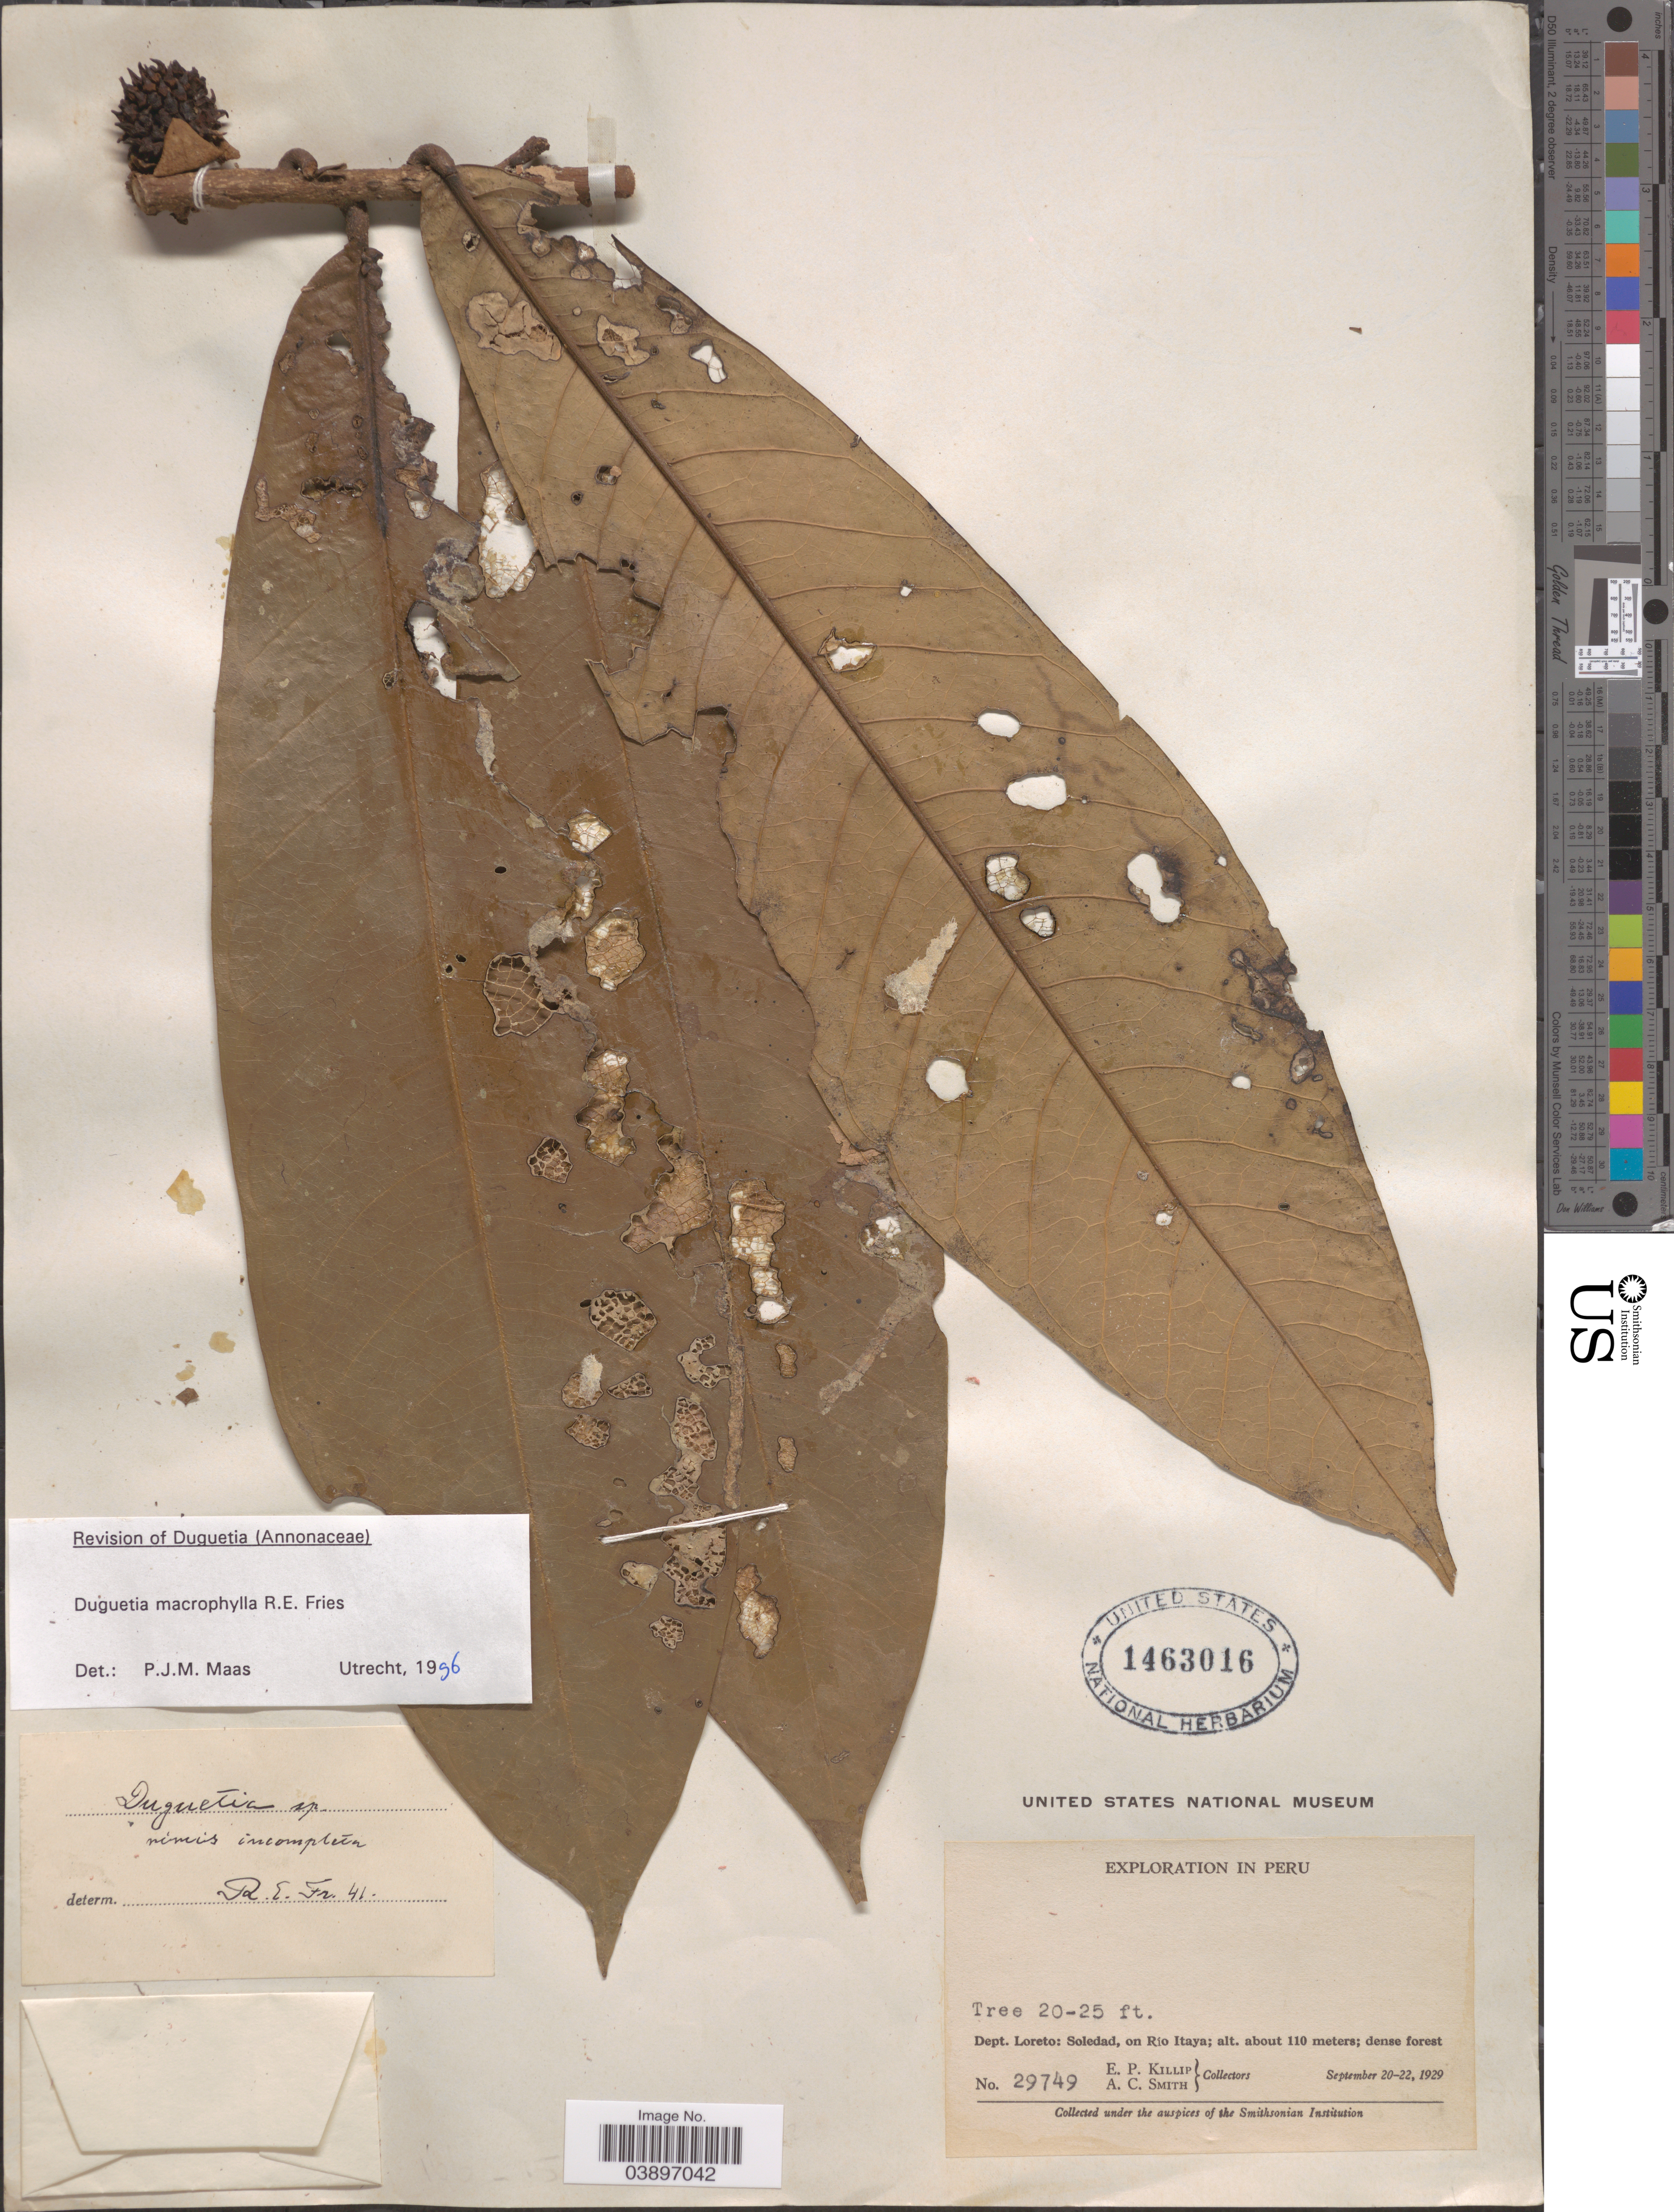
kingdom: Plantae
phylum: Tracheophyta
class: Magnoliopsida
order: Magnoliales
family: Annonaceae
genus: Duguetia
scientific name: Duguetia macrophylla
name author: R.E. Fr.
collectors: E. P. Killip & A. C. Smith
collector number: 29749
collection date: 1929-09-20/1929-09-22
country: Peru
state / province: Loreto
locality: Dept. Loreto: Soledad, on Río Itaya.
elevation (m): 110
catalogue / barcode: US 1463016